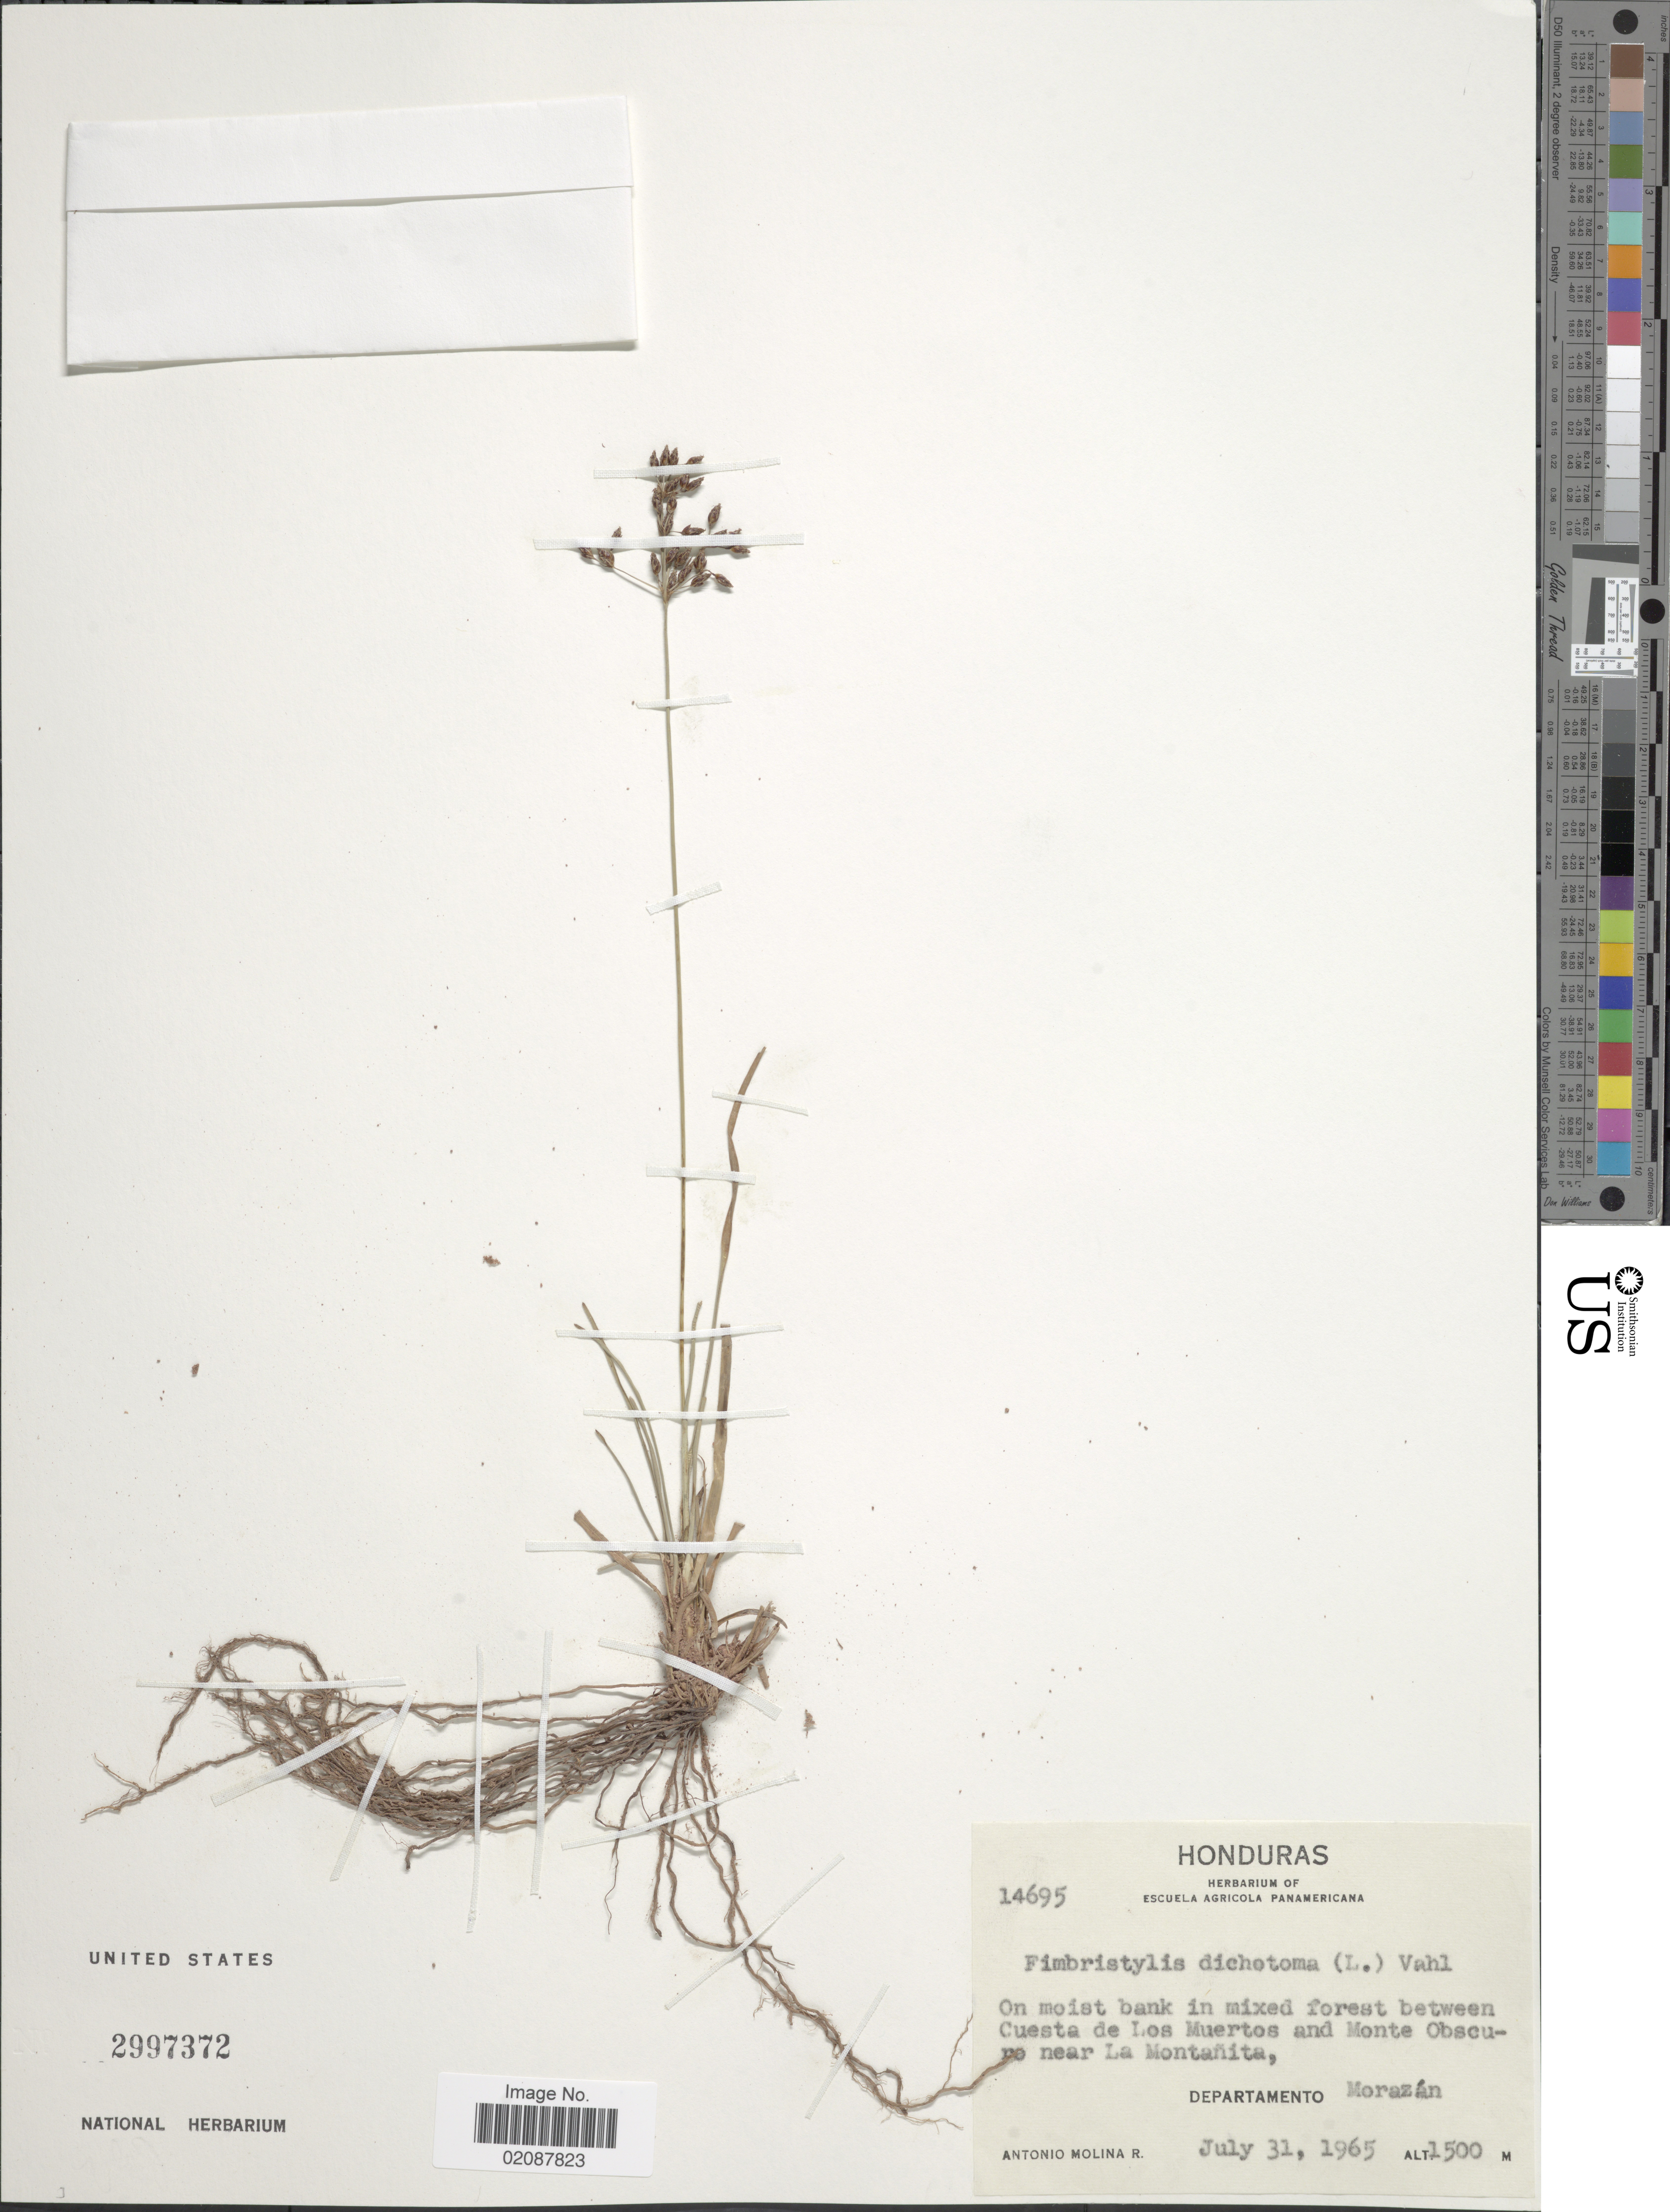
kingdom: Plantae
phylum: Tracheophyta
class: Liliopsida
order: Poales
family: Cyperaceae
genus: Fimbristylis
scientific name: Fimbristylis dichotoma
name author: (L.) Vahl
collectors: A. Molina R.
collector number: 14695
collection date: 1965-07-31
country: Honduras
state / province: Fco. Morazán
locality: On moist bank in mixed forest between Cuesta de Los Muertos and Monte Obscure near OLa Montañita, Departamento Morazán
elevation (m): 1500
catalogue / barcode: US 2997372